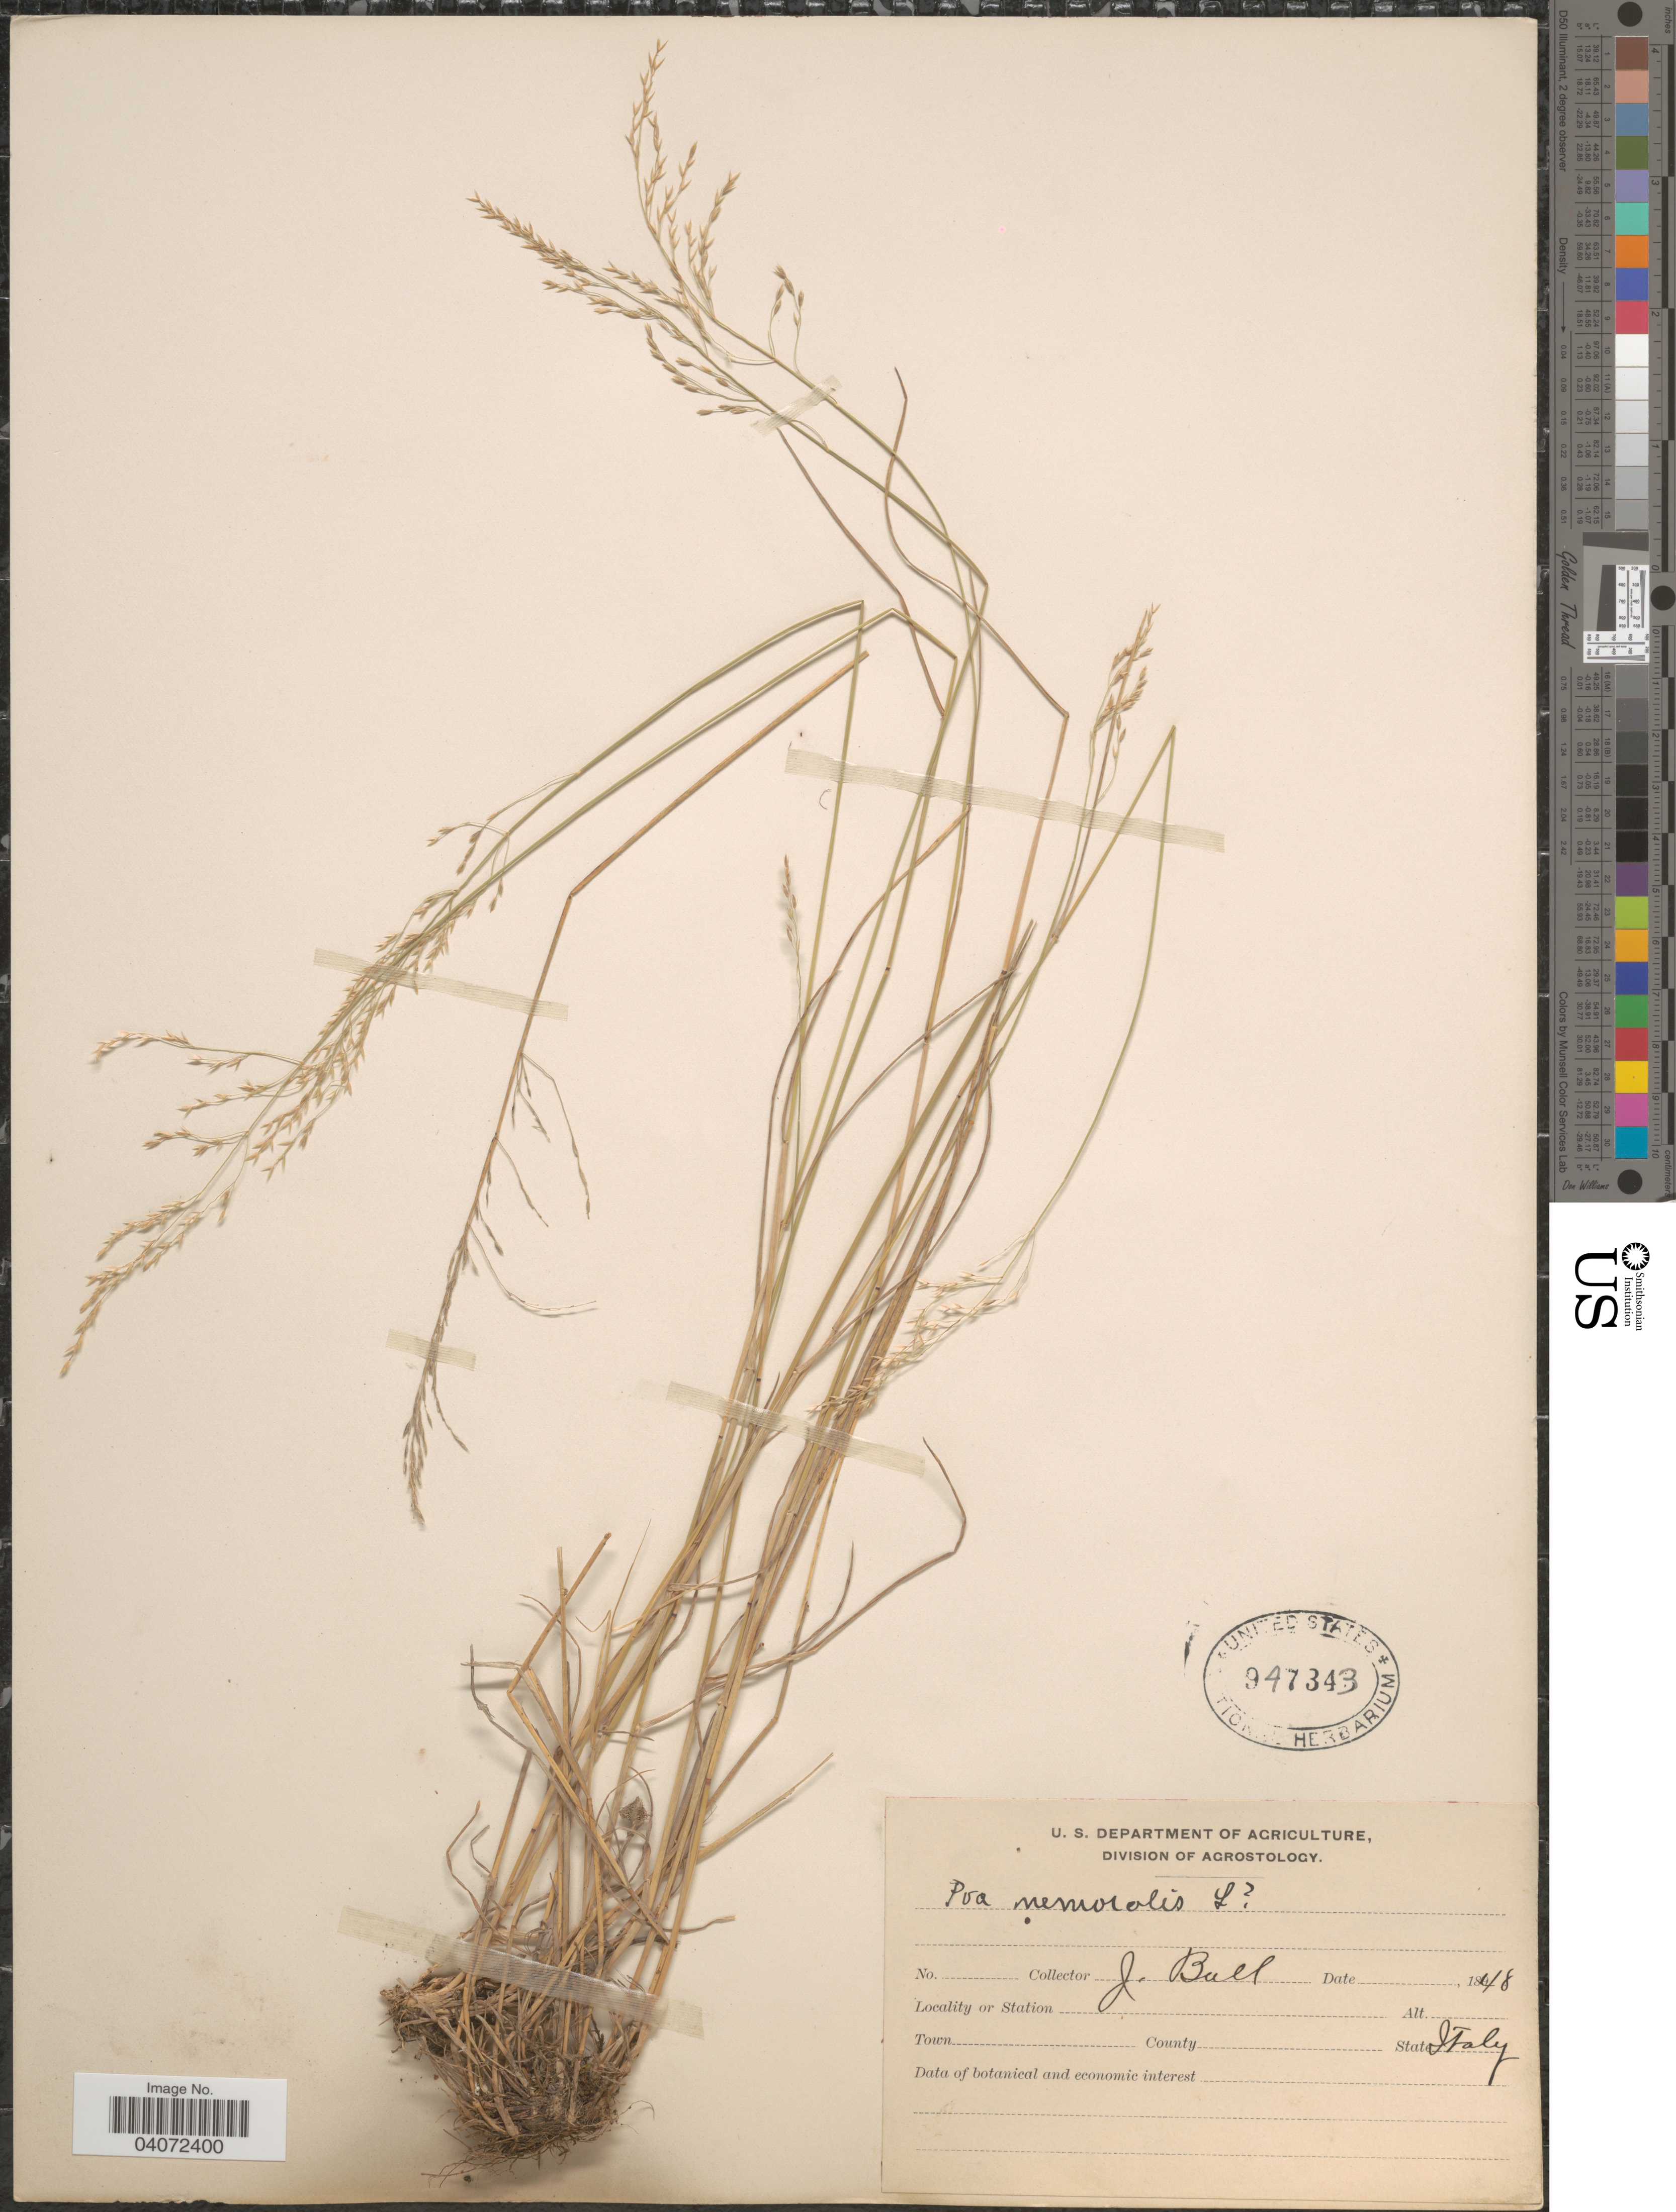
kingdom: Plantae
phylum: Tracheophyta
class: Liliopsida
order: Poales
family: Poaceae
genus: Poa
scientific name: Poa nemoralis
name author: L.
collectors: J. Ball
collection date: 1848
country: Italy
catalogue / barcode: US 947343